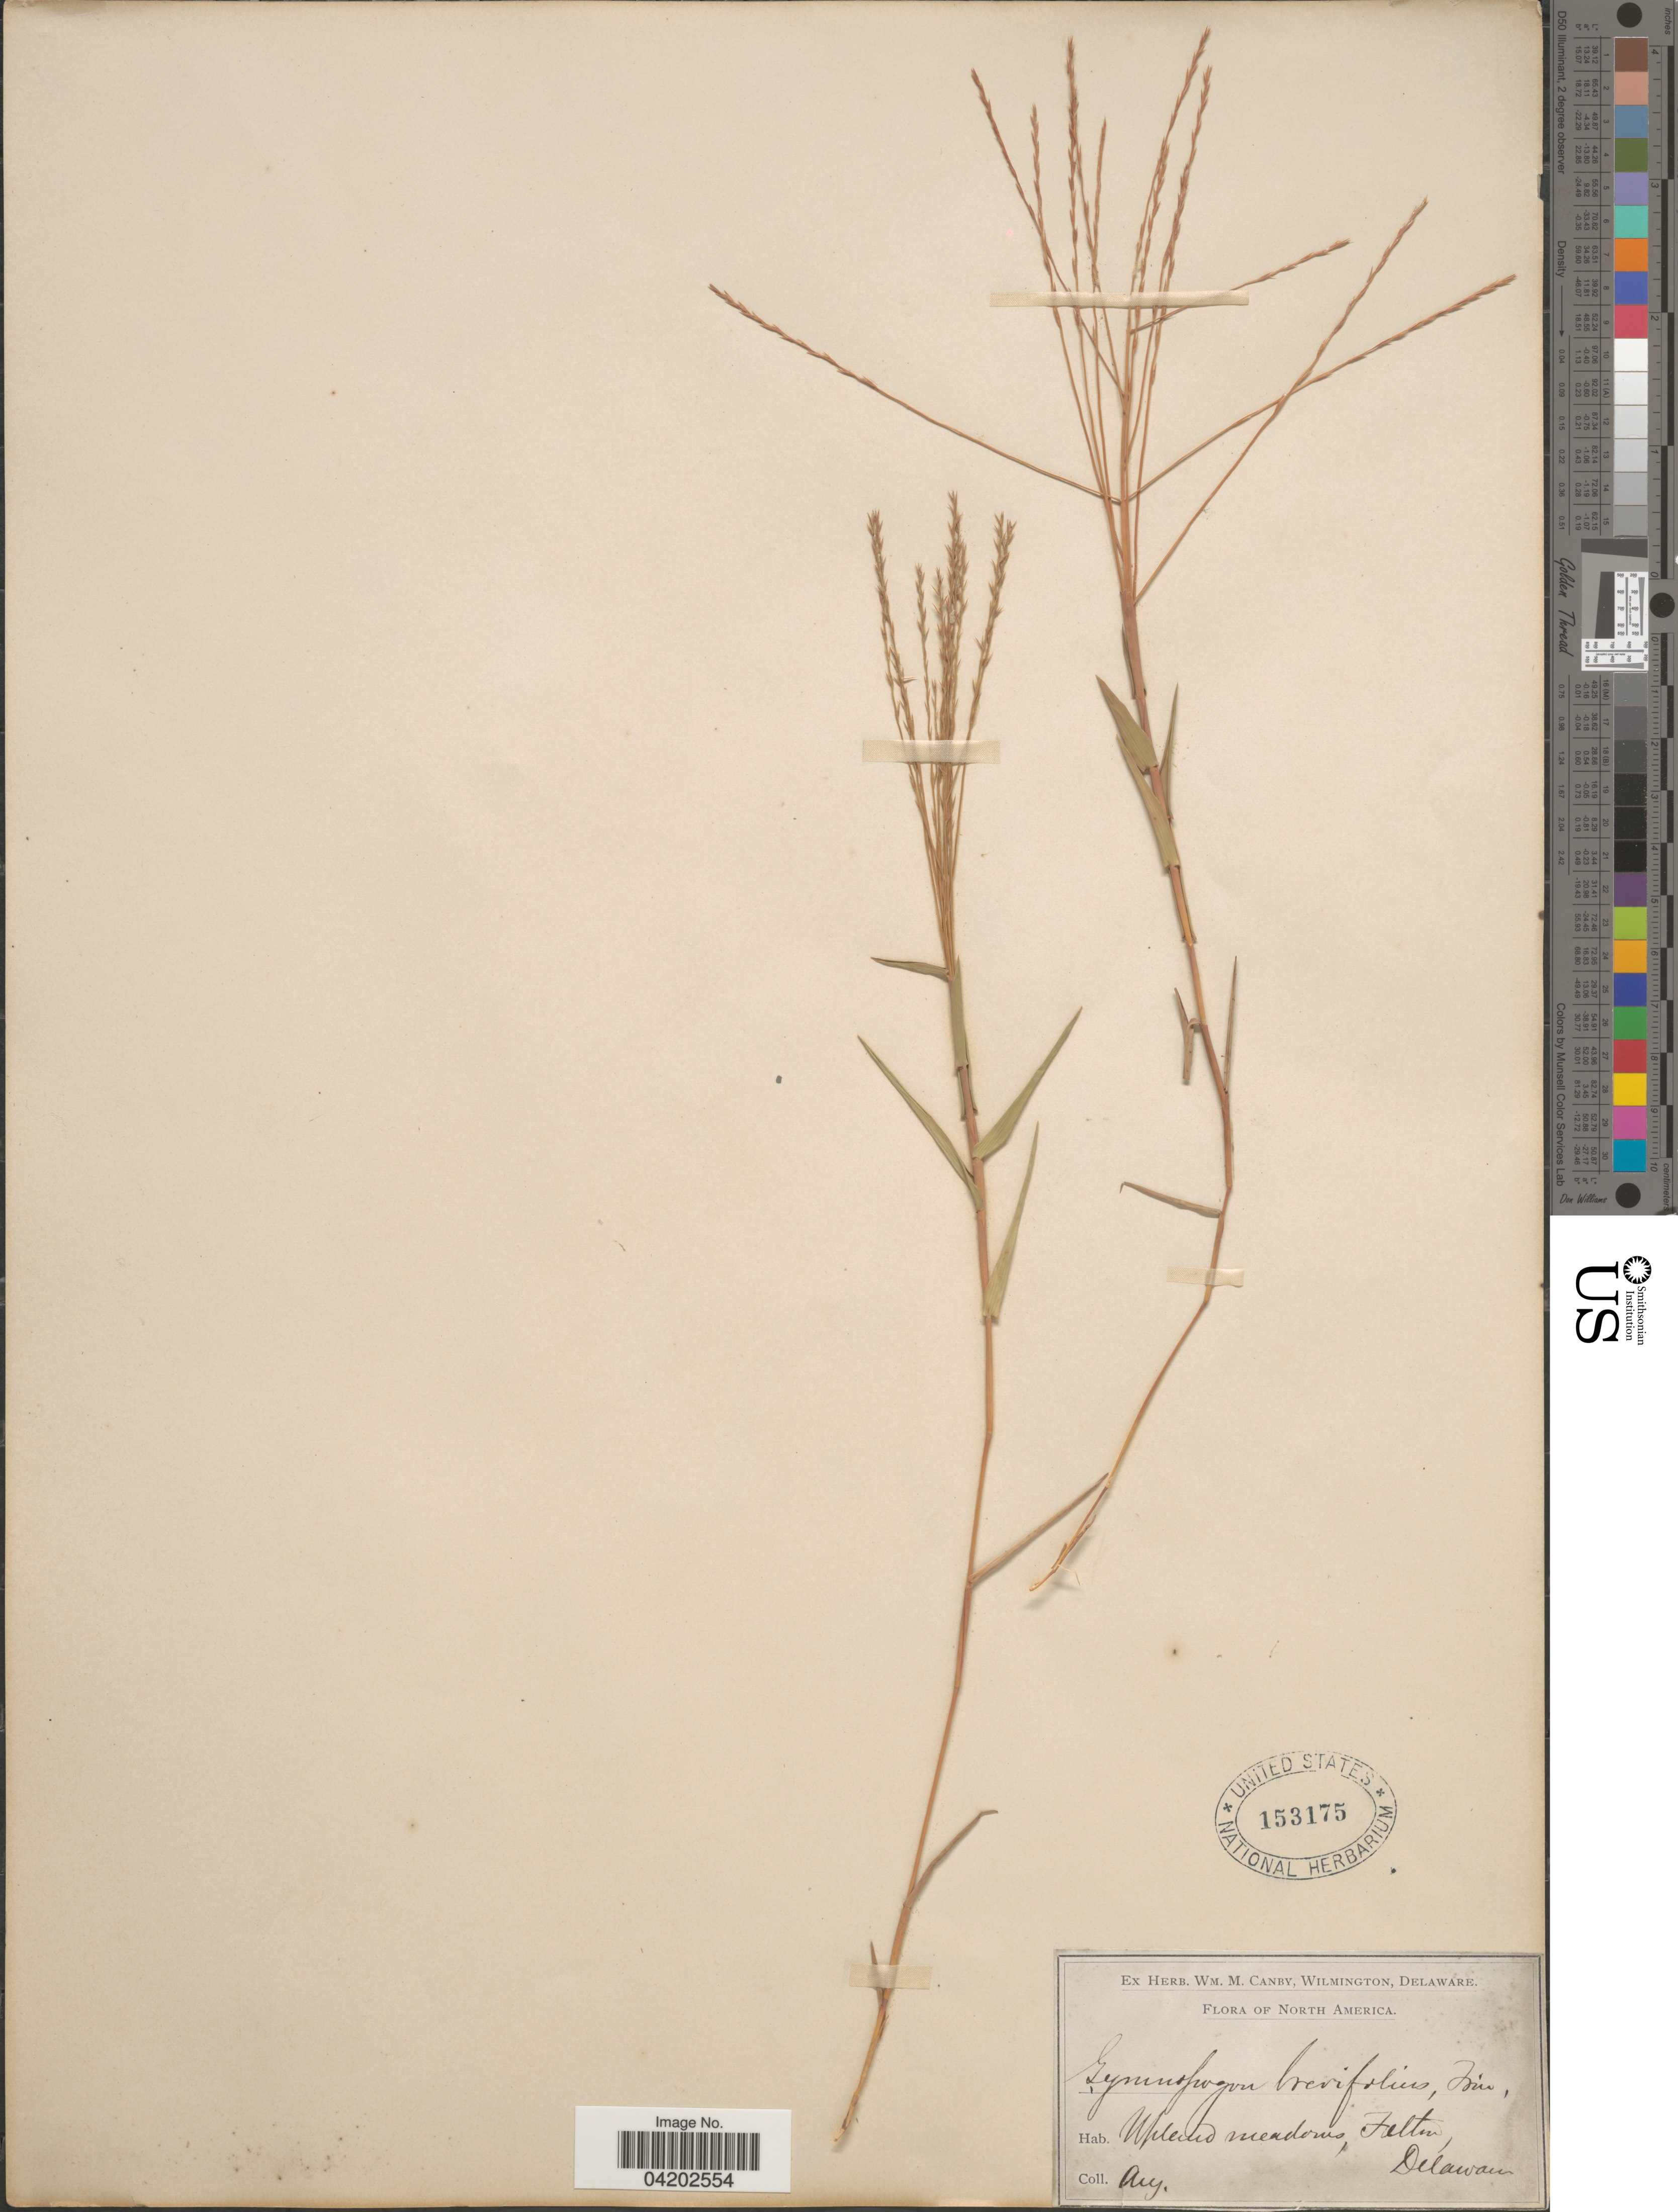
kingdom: Plantae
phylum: Tracheophyta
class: Liliopsida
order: Poales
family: Poaceae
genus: Gymnopogon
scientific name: Gymnopogon brevifolius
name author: Trin.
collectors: ex herb. W.M. Canby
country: United States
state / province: Delaware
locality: Felton.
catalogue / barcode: US 153175